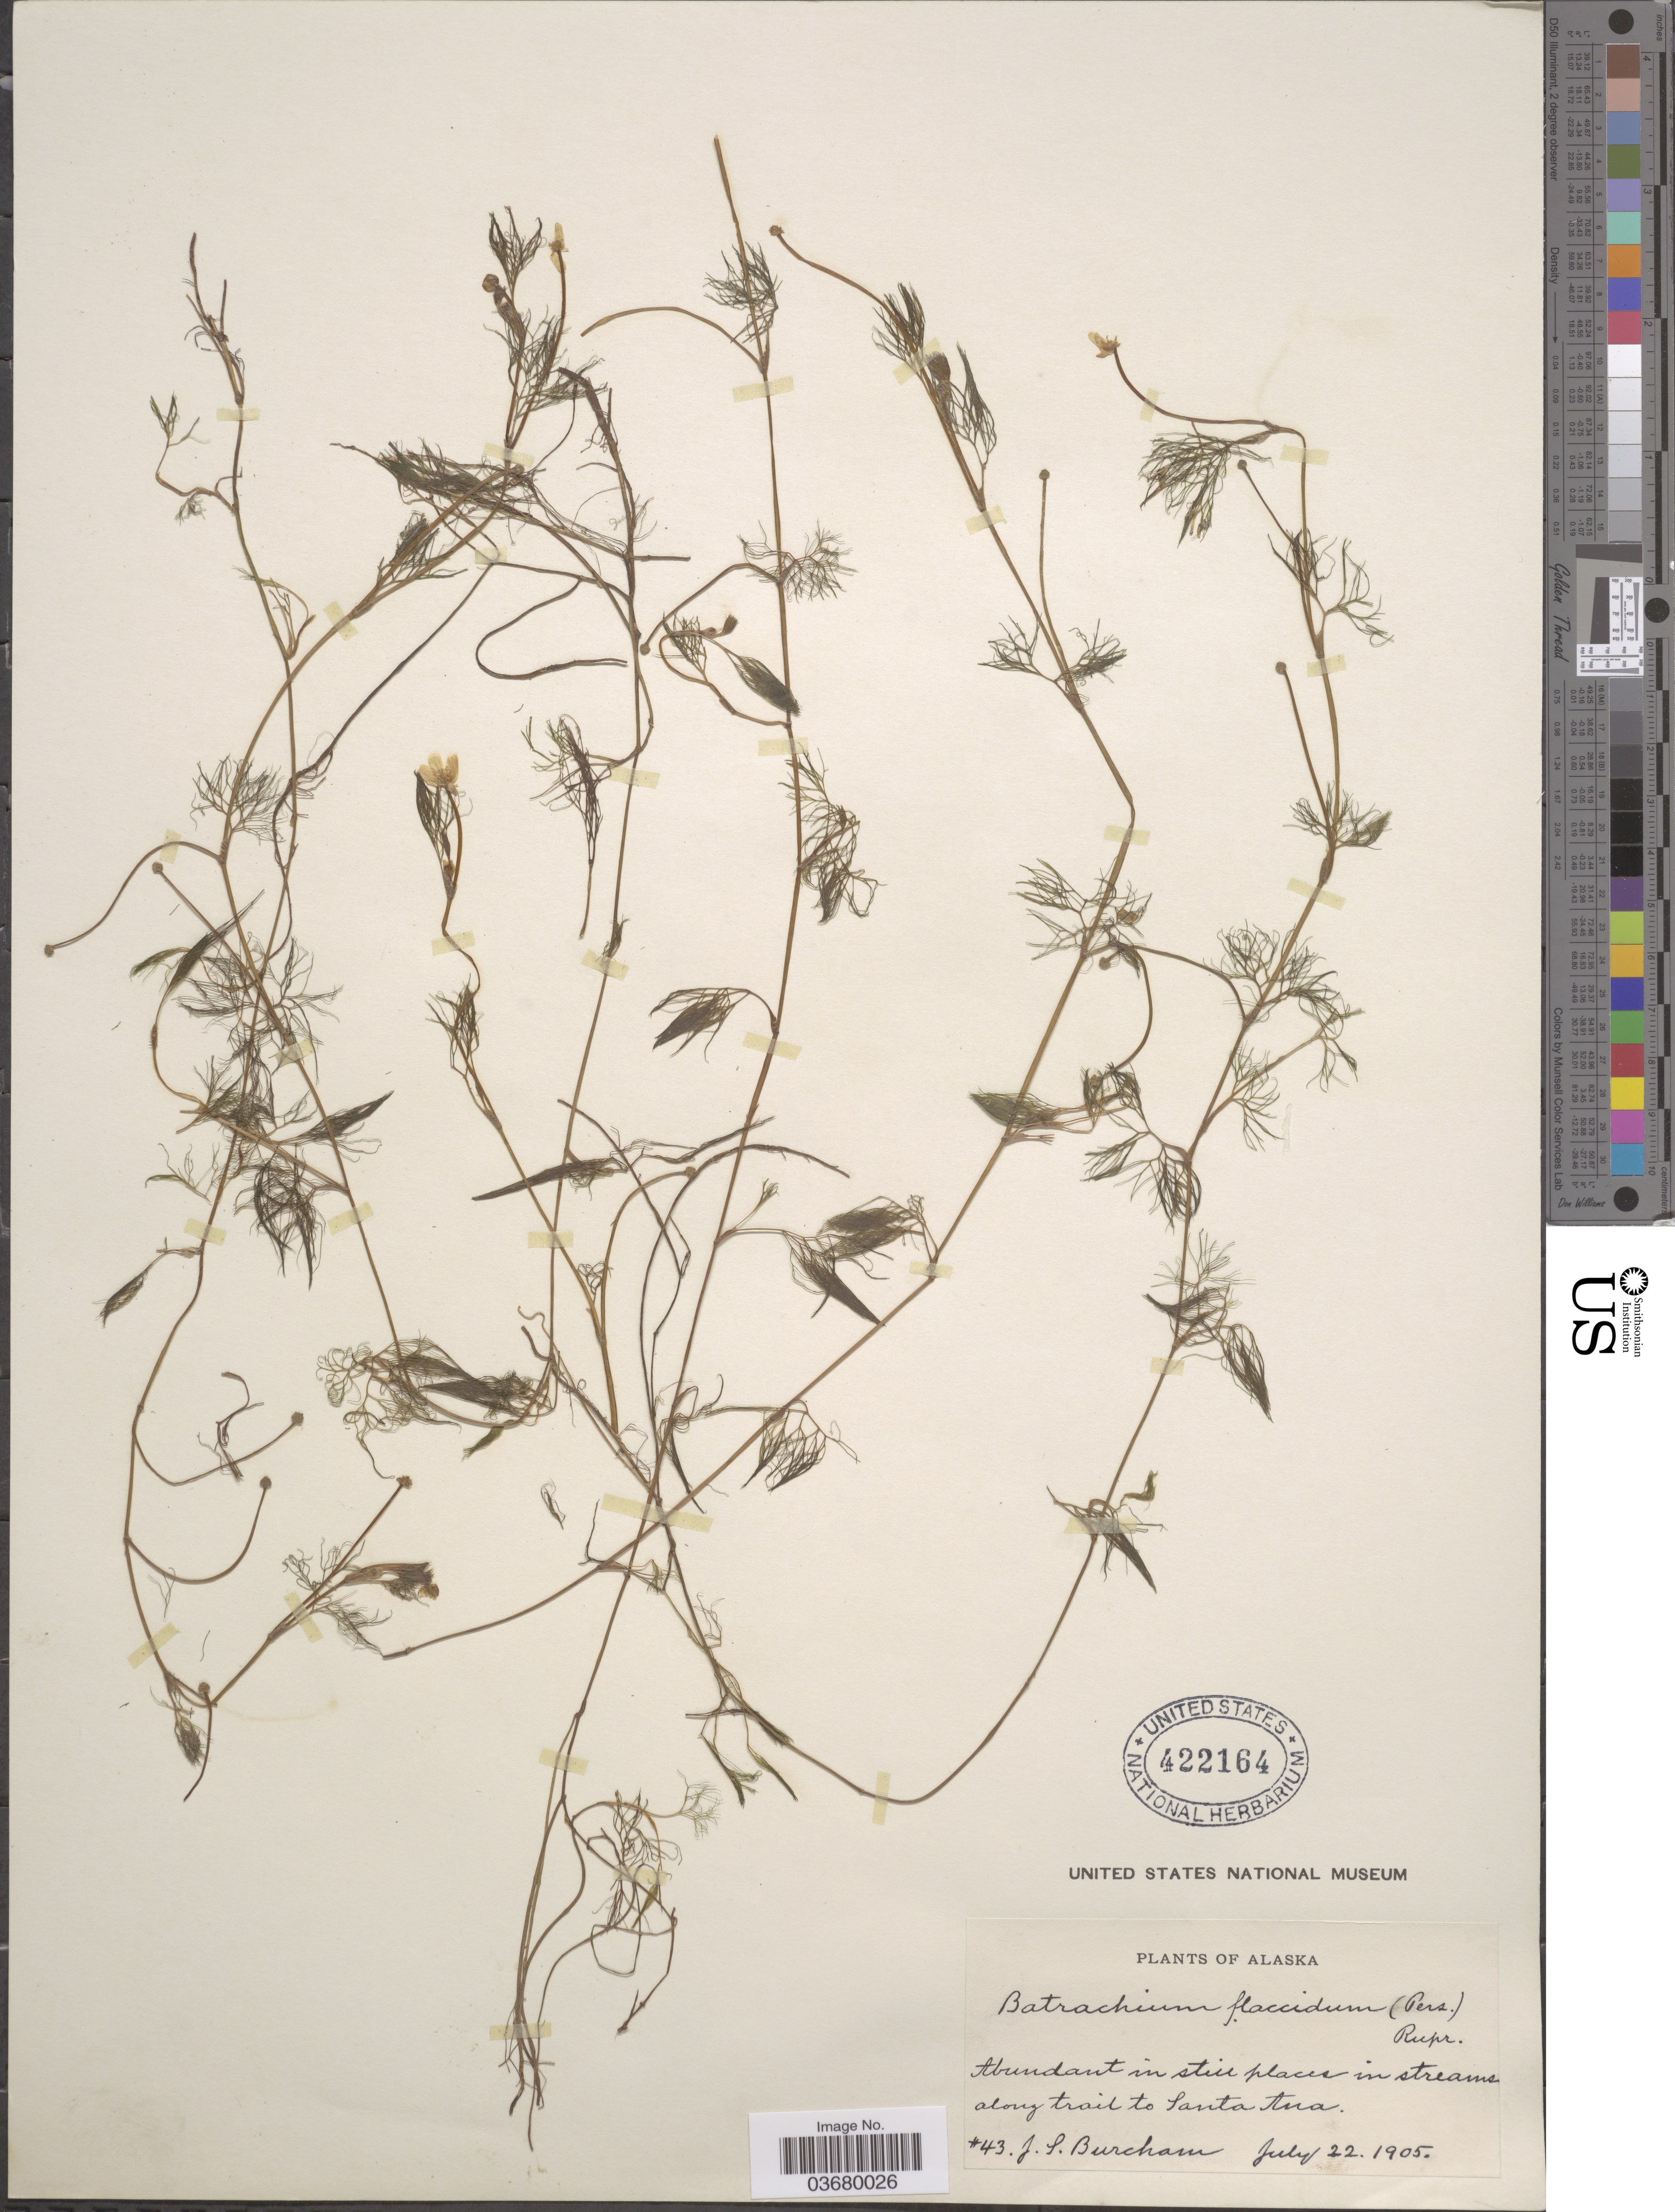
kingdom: Plantae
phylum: Tracheophyta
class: Magnoliopsida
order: Ranunculales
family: Ranunculaceae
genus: Ranunculus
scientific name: Ranunculus trichophyllus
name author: Chaix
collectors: J. Burcham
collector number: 43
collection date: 1905-07-22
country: United States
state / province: Alaska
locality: Along trail to Santa Ana.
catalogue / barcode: US 422164